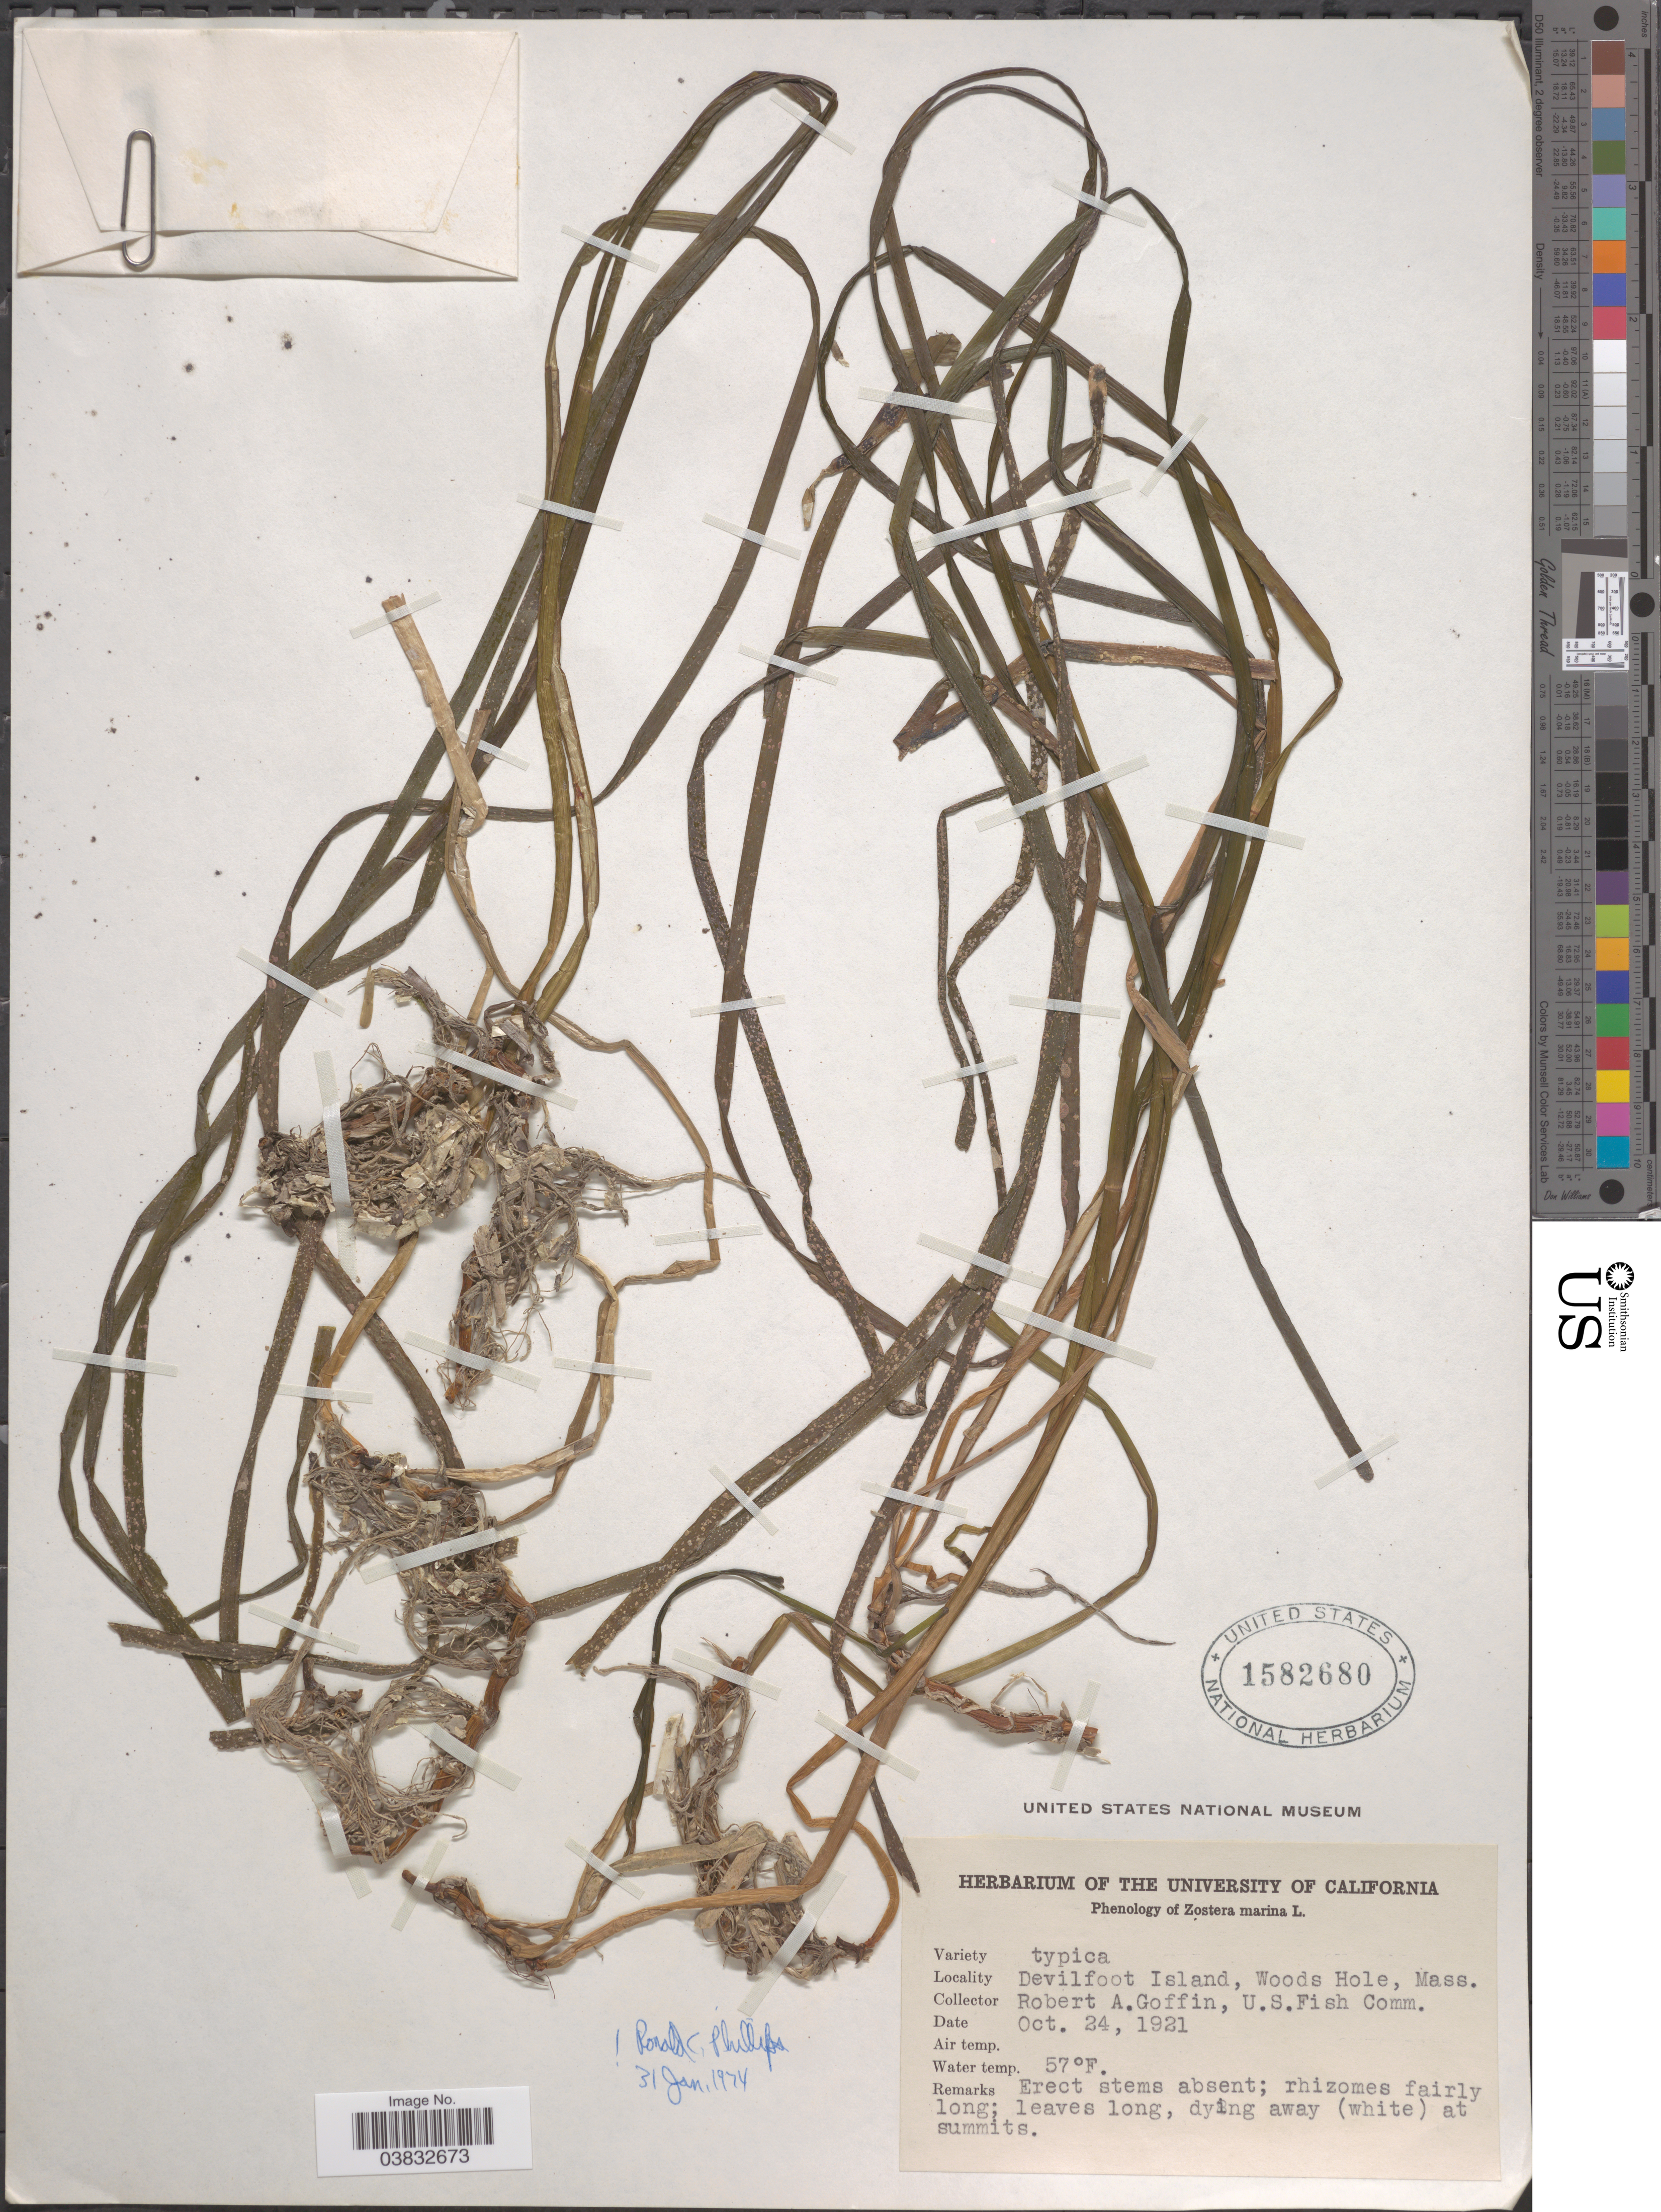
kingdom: Plantae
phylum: Tracheophyta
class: Liliopsida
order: Alismatales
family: Zosteraceae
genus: Zostera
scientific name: Zostera marina var. typica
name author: L.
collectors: R. Goffin & U.S. Fish Commission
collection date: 1921-10-24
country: United States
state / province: Massachusetts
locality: Devilfoot Island, Woods Hole.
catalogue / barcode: US 1582680